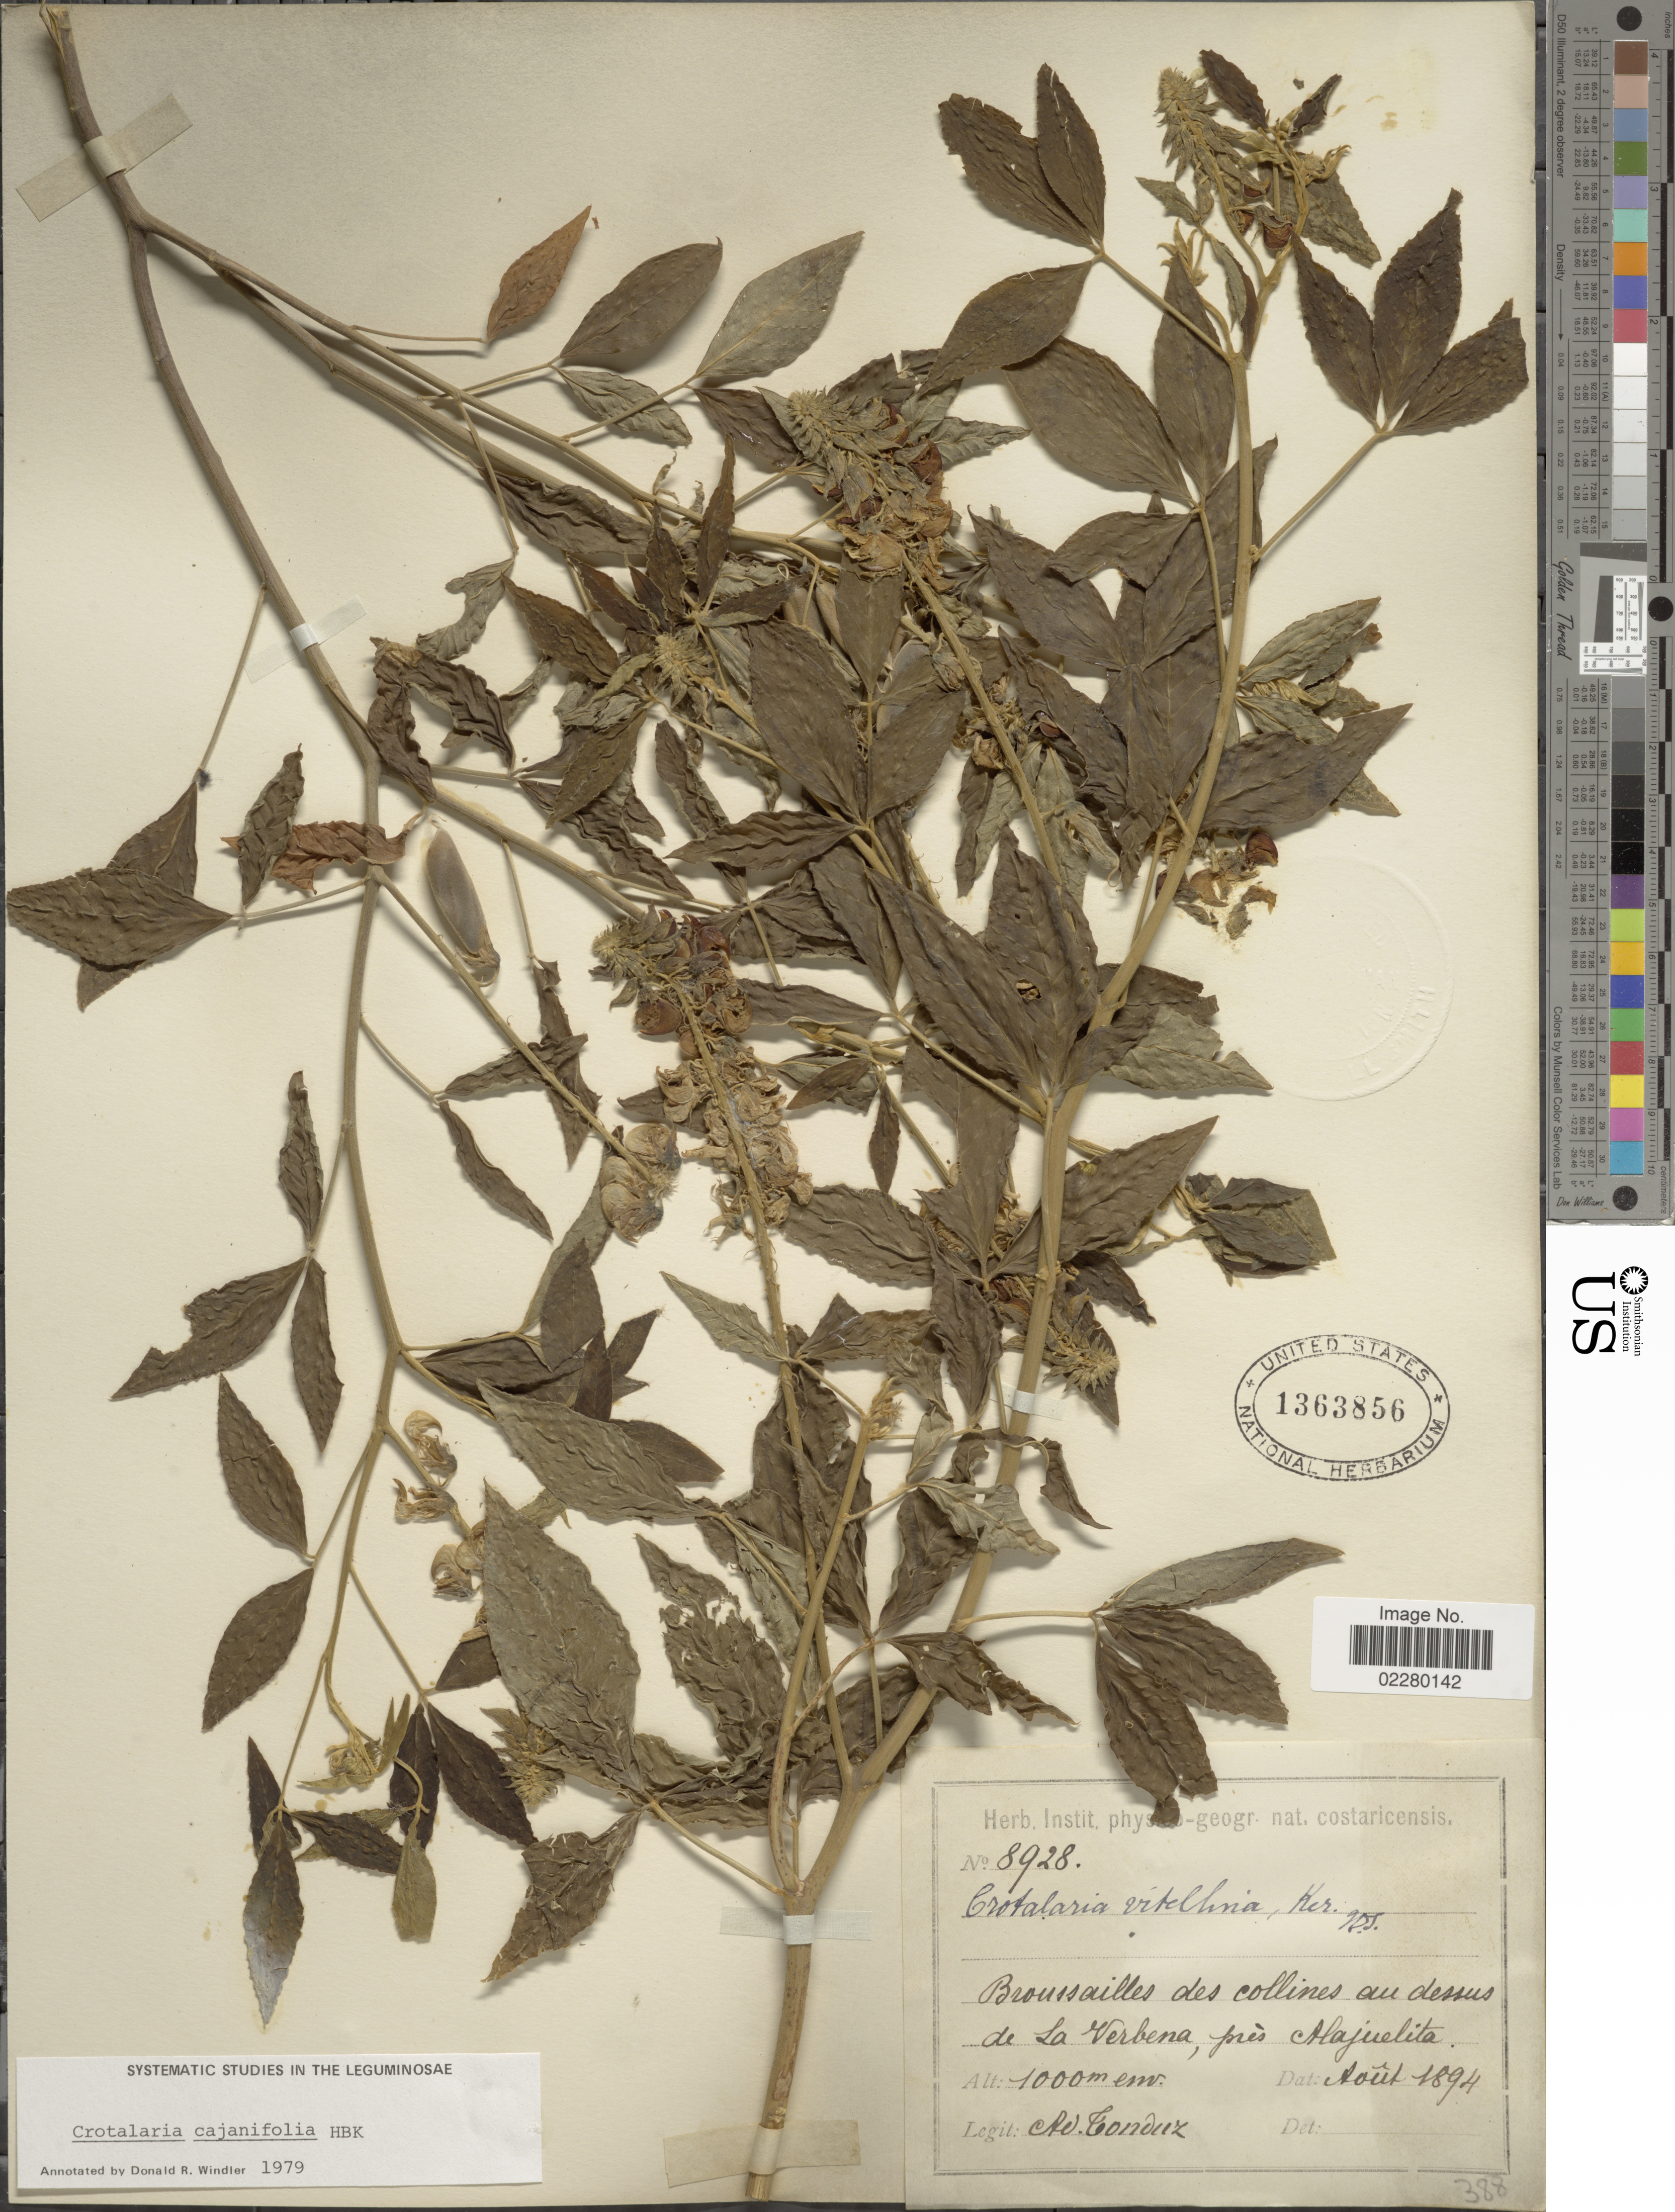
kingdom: Plantae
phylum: Tracheophyta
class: Magnoliopsida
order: Fabales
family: Fabaceae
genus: Crotalaria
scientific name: Crotalaria cajanifolia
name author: Kunth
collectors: A. Tonduz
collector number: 8928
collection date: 1894-08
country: Costa Rica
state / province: Alajuela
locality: Broussailles des collines au dessus de La Verbena, près Alajuelita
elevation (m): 1000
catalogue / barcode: US 1363856